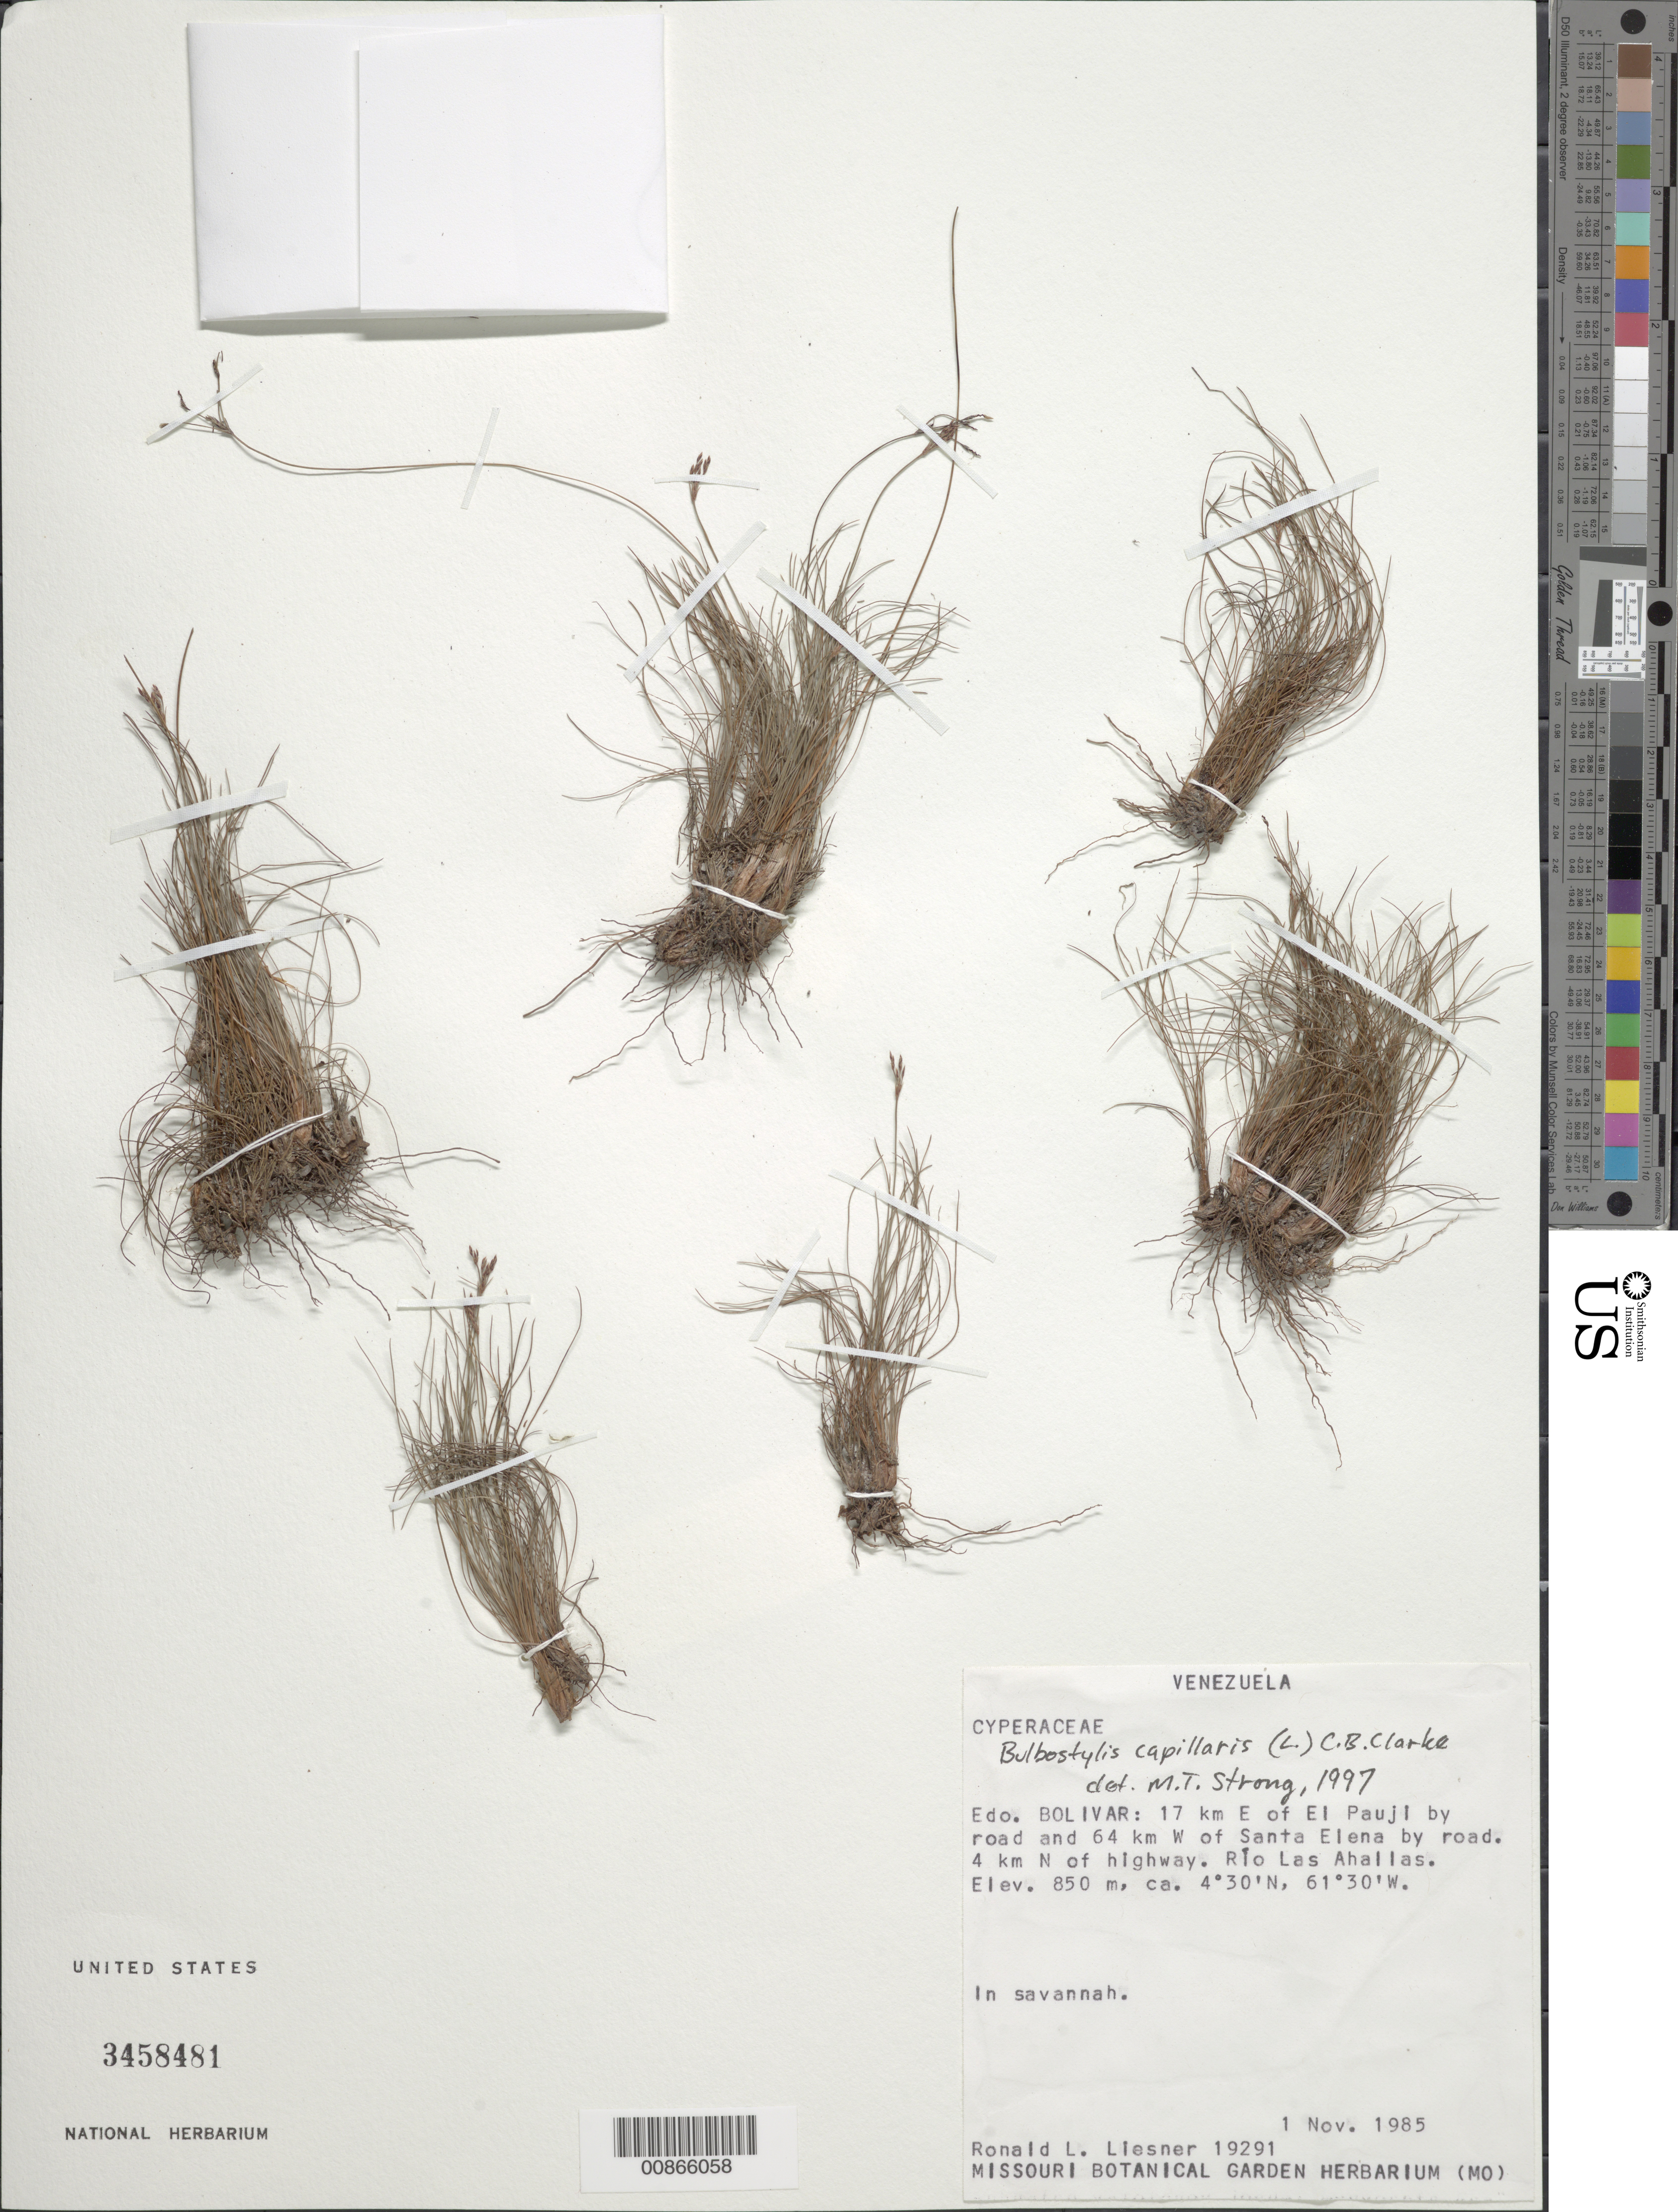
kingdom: Plantae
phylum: Tracheophyta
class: Liliopsida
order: Poales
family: Cyperaceae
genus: Bulbostylis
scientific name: Bulbostylis junciformis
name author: (Kunth) C.B. Clarke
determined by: Maciel-Silva, J. F.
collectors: R. L. Liesner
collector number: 19291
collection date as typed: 1-Nov-85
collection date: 1985-11-01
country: Venezuela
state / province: Bolívar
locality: El Pauji, 17 km E of and 64 km W of Santa Elena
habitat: Savanna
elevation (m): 850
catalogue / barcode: US 3458481